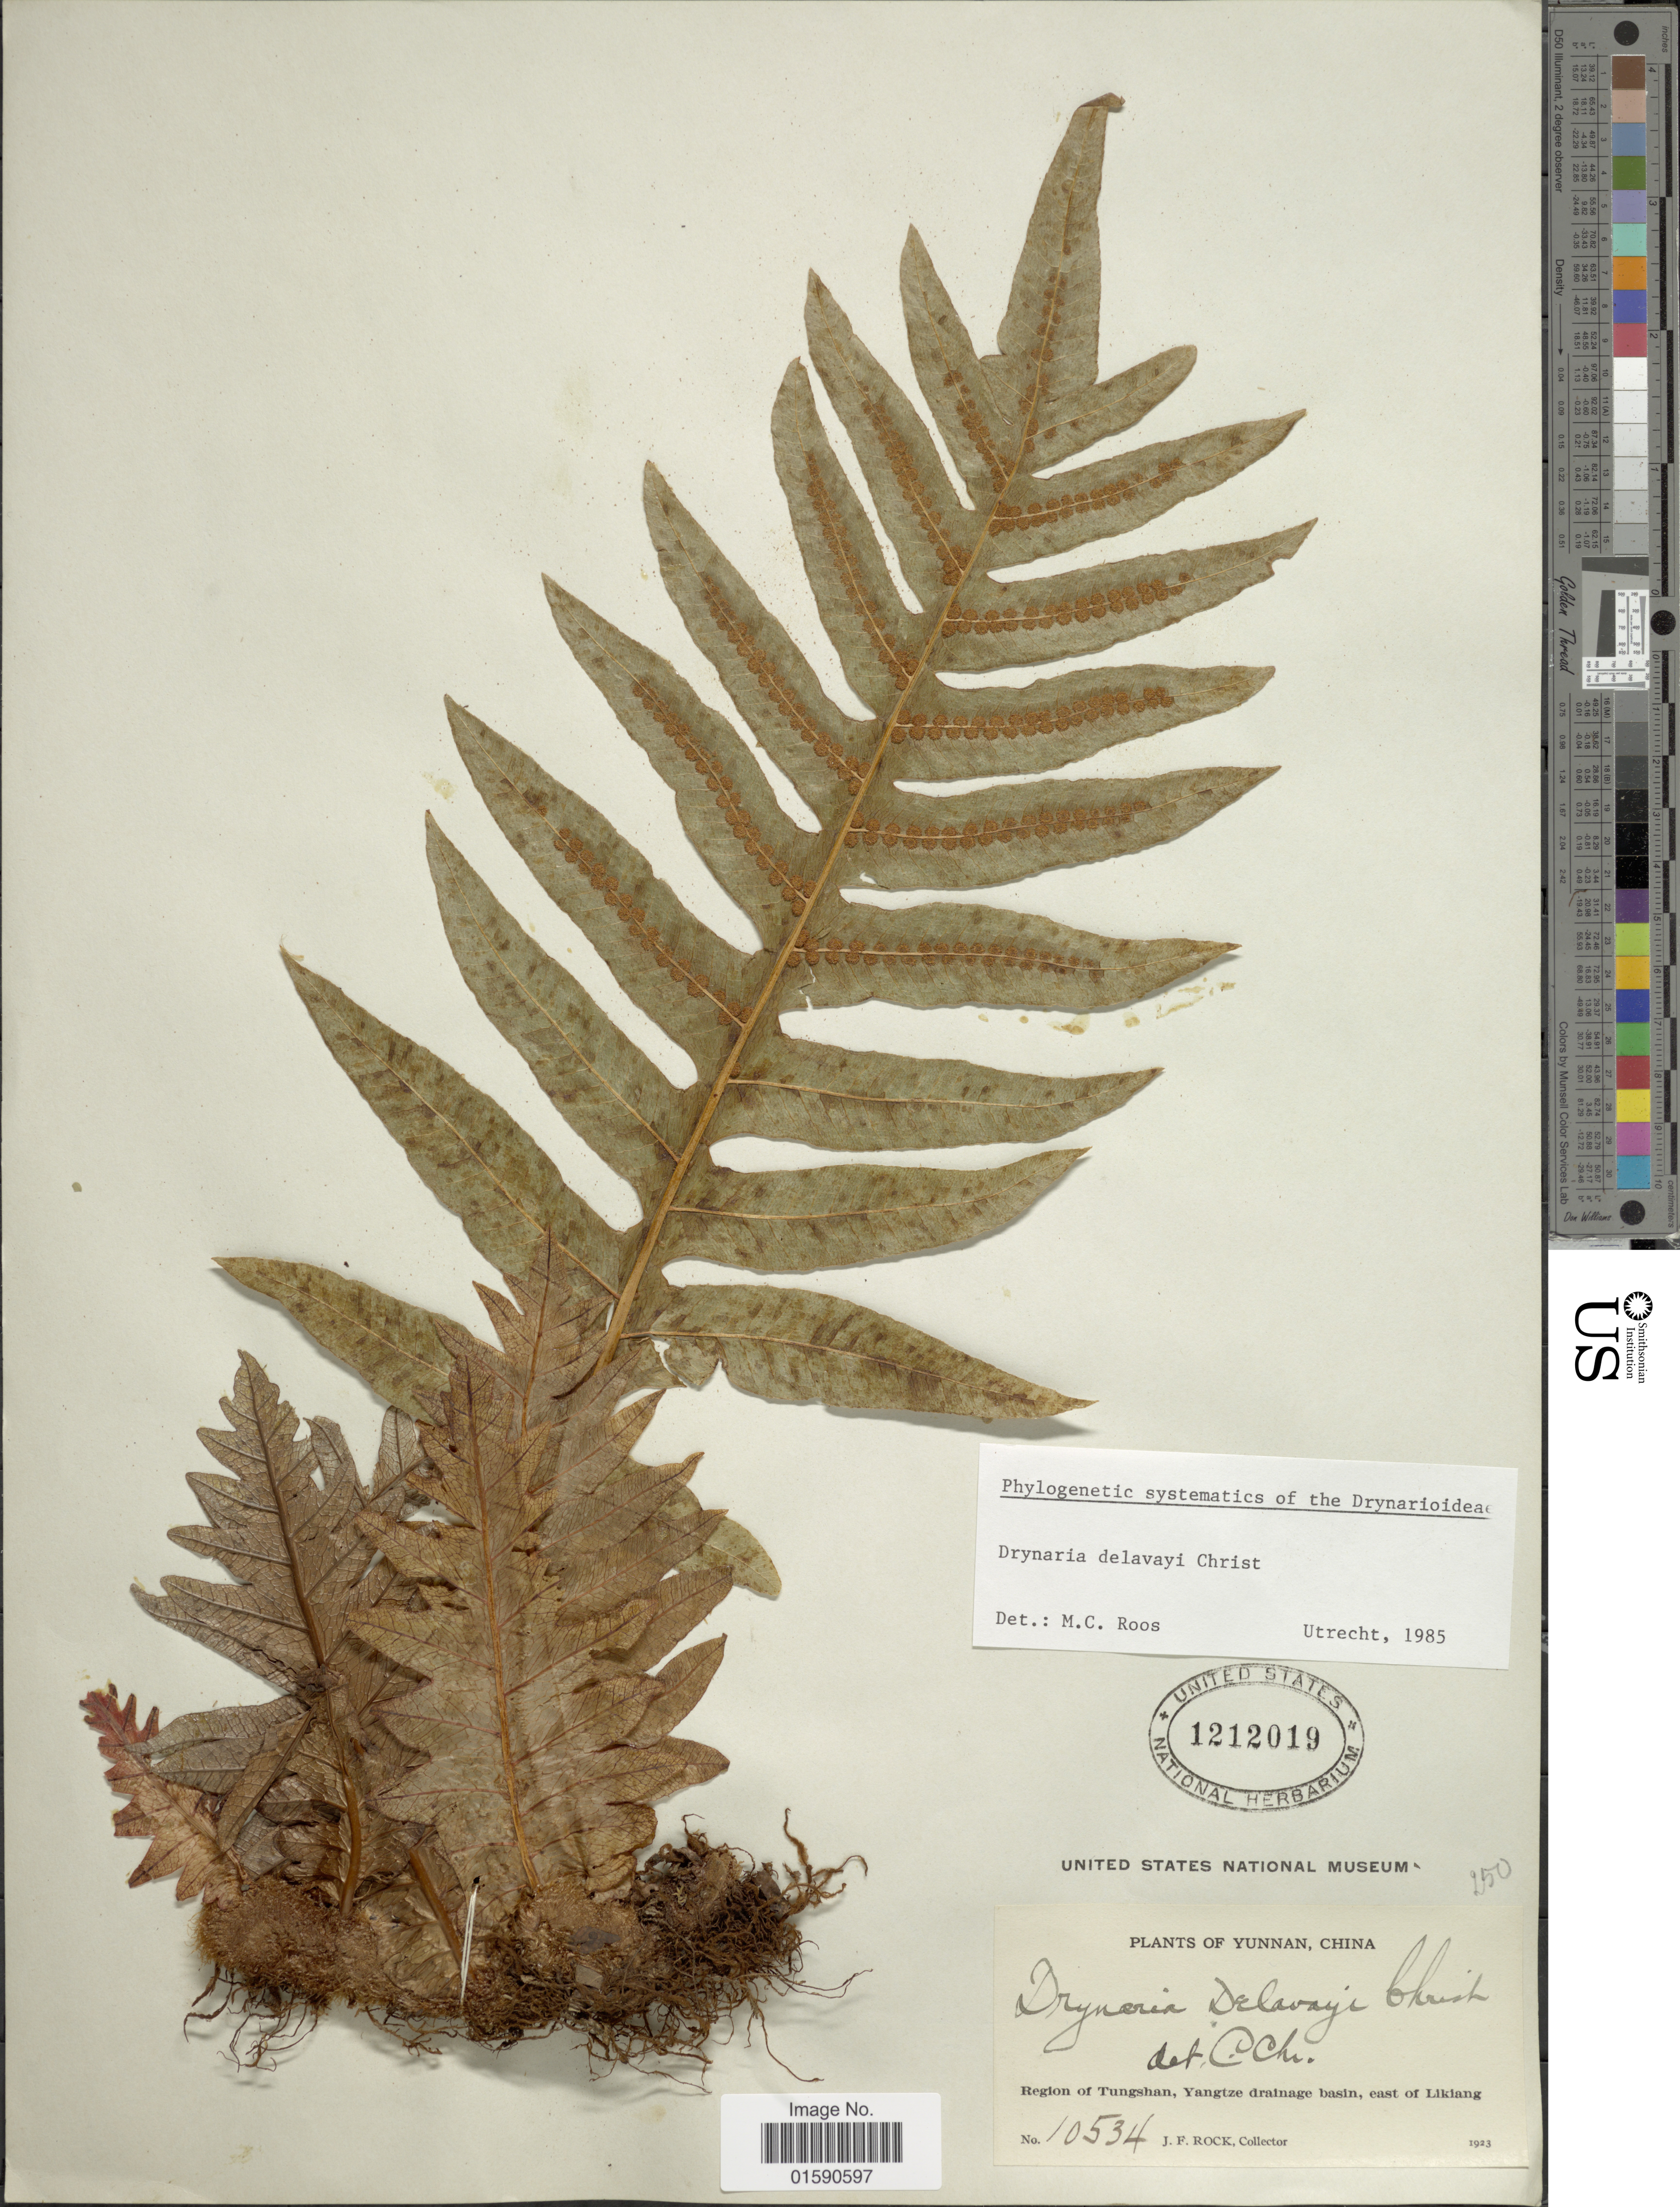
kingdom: Plantae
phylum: Tracheophyta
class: Polypodiopsida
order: Polypodiales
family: Polypodiaceae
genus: Drynaria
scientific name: Drynaria delavayi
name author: Christ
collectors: J. Rock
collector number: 10534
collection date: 1923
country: China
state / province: Yunnan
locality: Region of Tungshan, Yangtze drainage basin, east of Likiang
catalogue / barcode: US 1212019